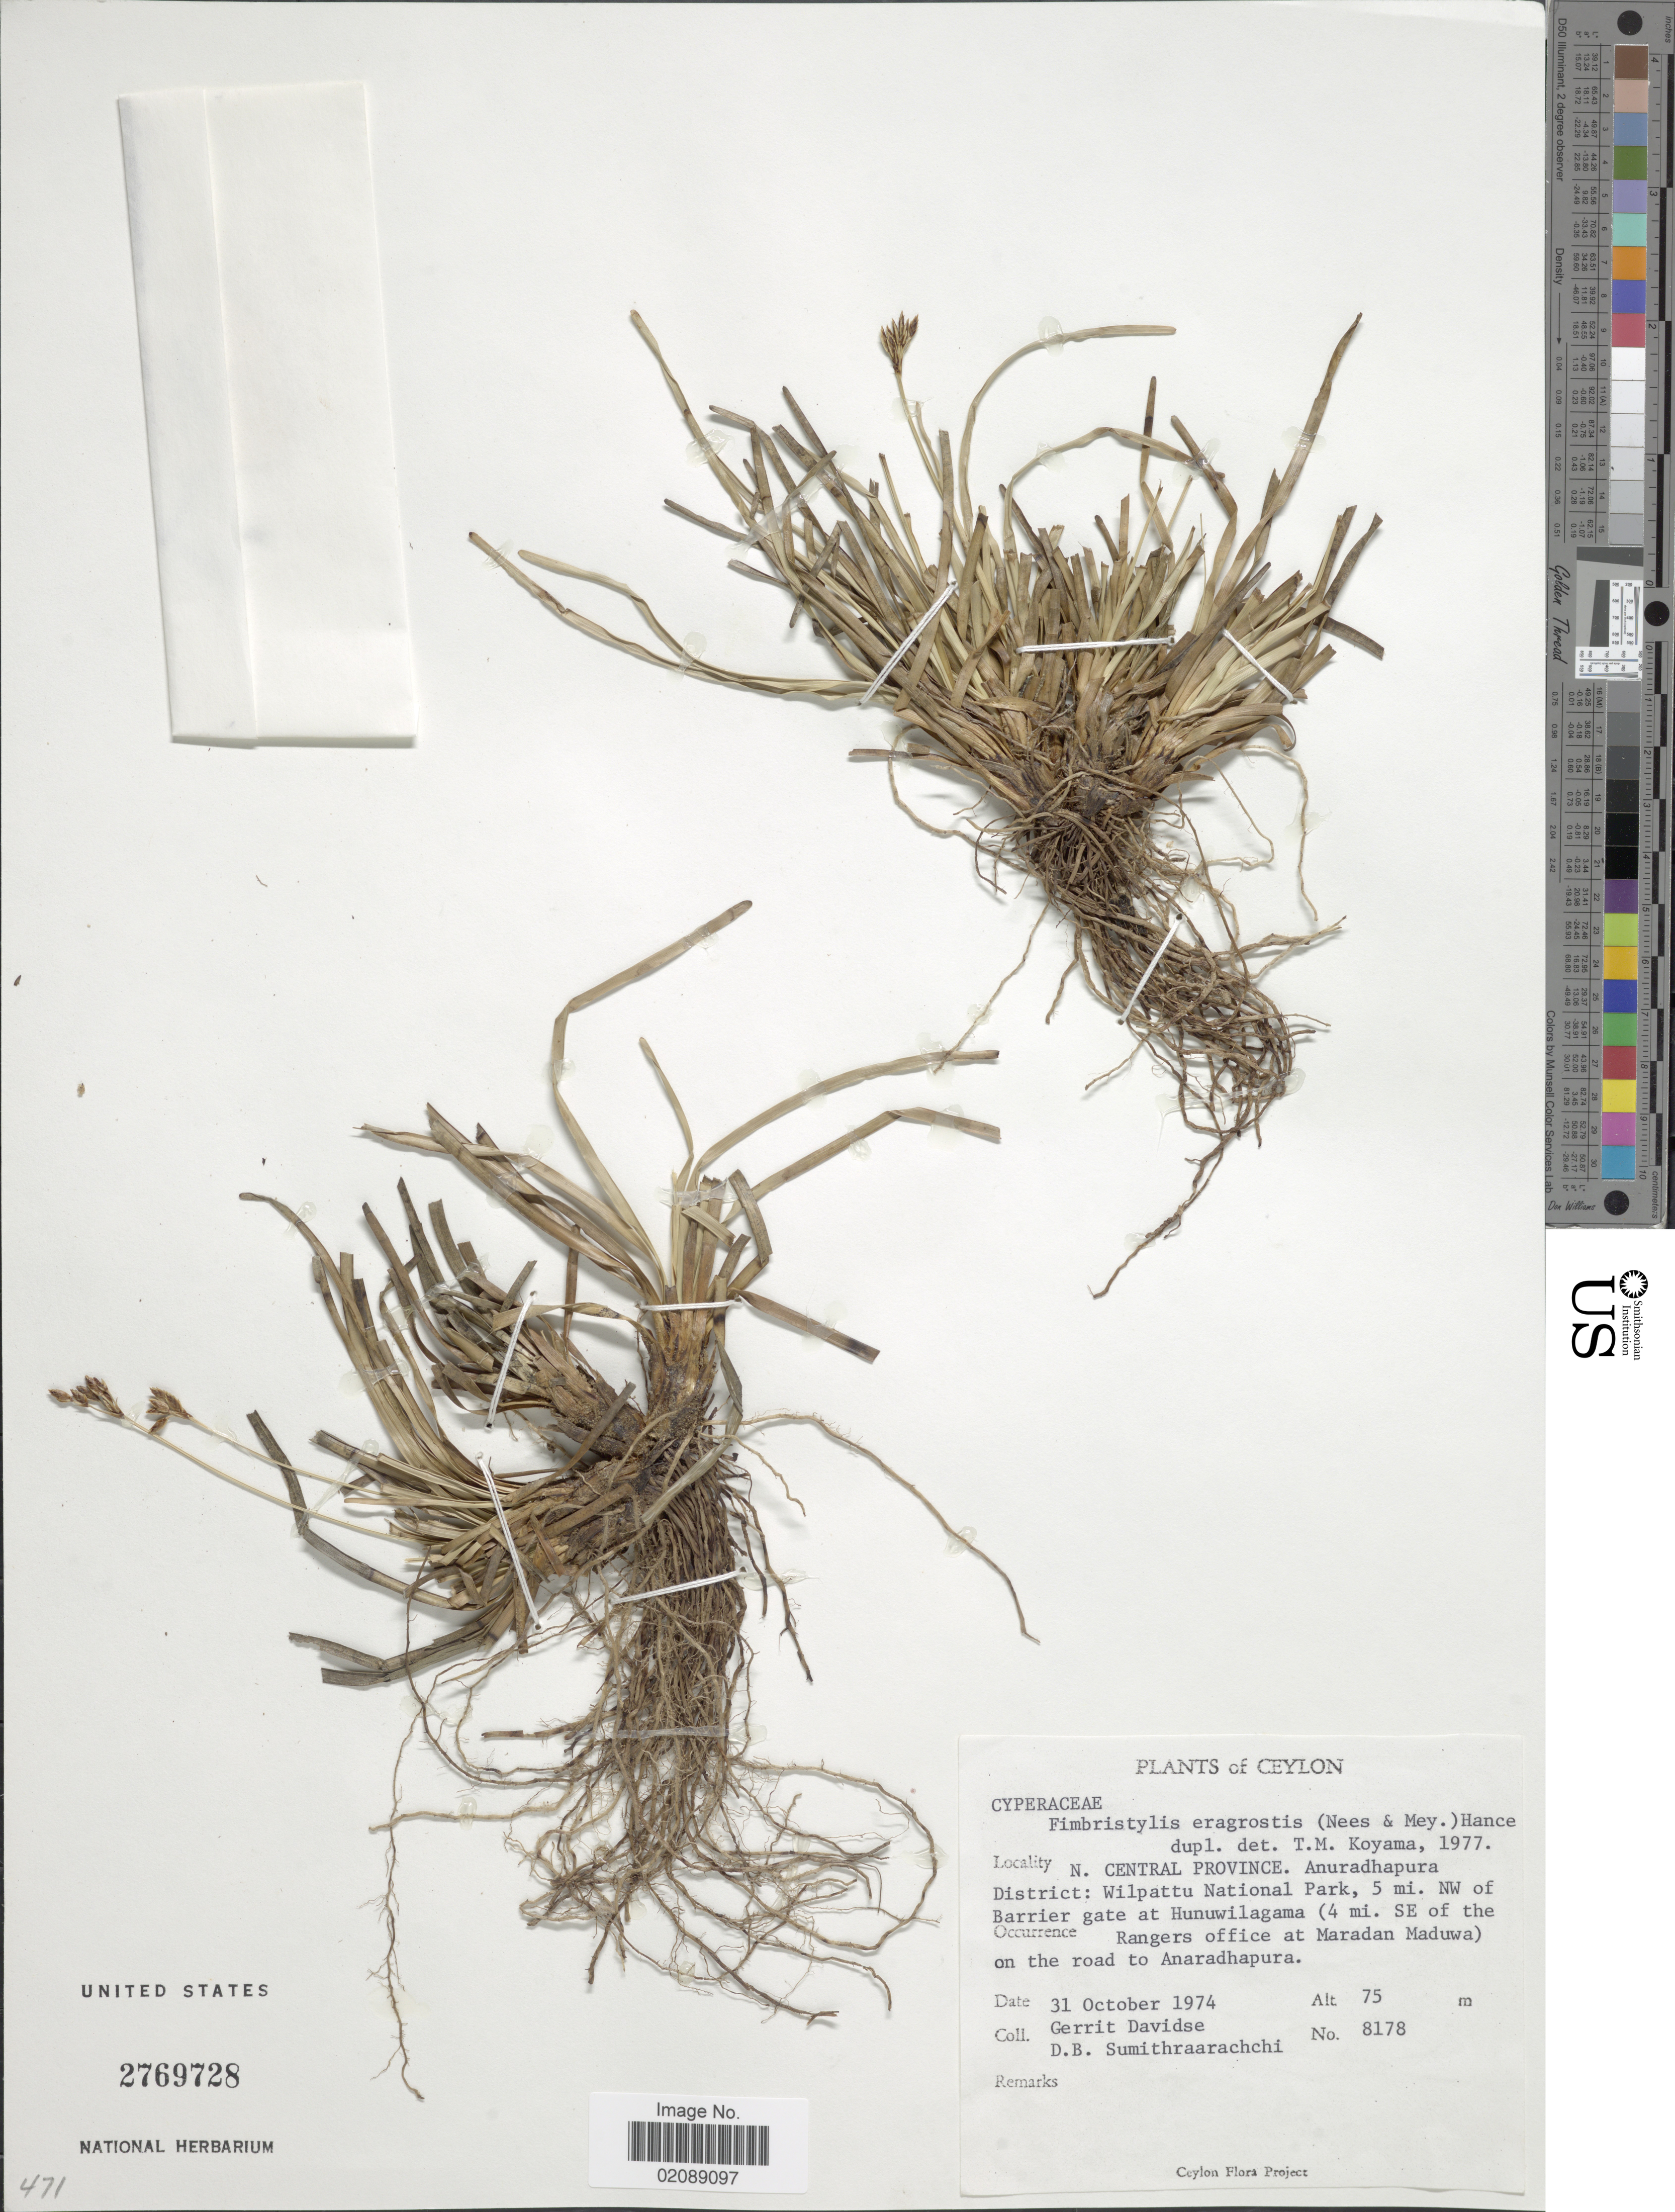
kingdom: Plantae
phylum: Tracheophyta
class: Liliopsida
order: Poales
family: Cyperaceae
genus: Fimbristylis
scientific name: Fimbristylis eragrostis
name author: (Nees) Hance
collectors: G. Davidse & D. B. Sumithraarachchi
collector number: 8178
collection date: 1974-10-31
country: Sri Lanka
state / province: Central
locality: Ceylon, N Central Province. Anuradhapura District: Wilpattu National Park, 5 mi NW of Barrier gate at Hunuwilagama (4 mi SE of the Rangers office at Maradan Maduwa) on the road to Anaradhapura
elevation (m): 75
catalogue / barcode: US 2769728